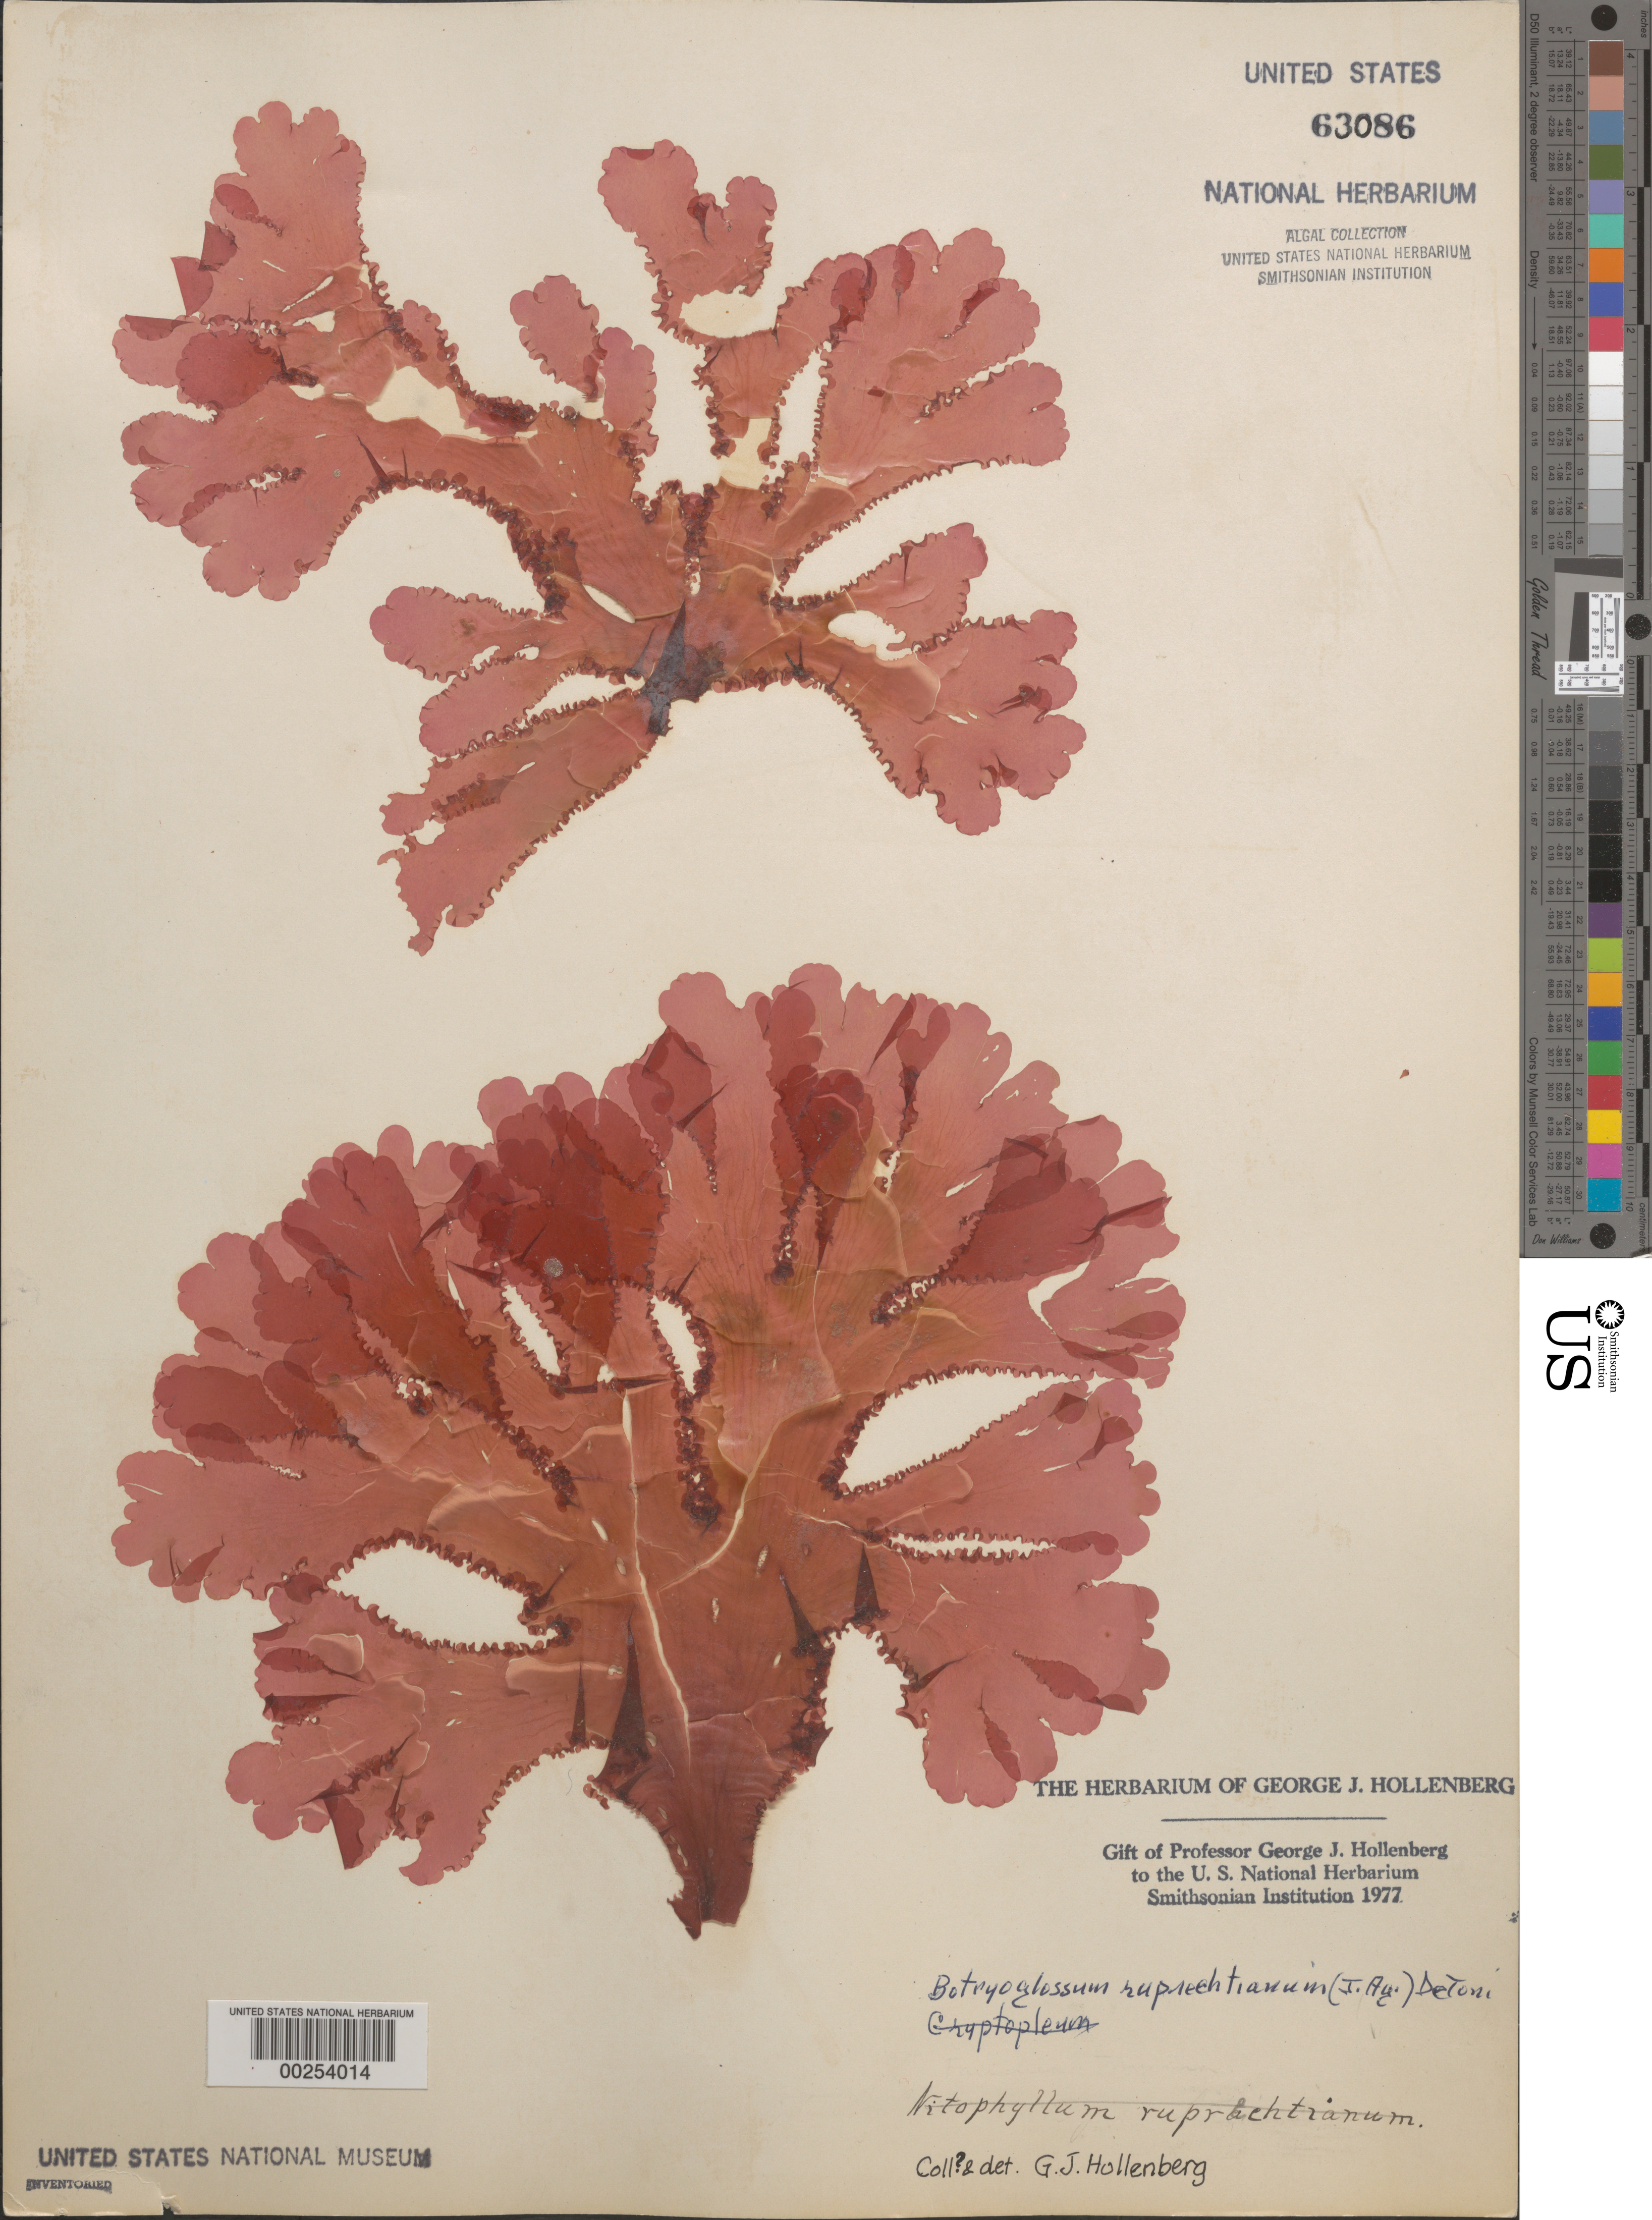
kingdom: Plantae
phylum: Rhodophyta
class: Florideophyceae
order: Ceramiales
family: Delesseriaceae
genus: Cryptopleura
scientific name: Cryptopleura ruprechtiana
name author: (J. Agardh) Kylin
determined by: Algae name updating Project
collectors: G. Hollenberg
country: United States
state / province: California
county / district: San Diego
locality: False Bay, San Diego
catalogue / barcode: US 63086